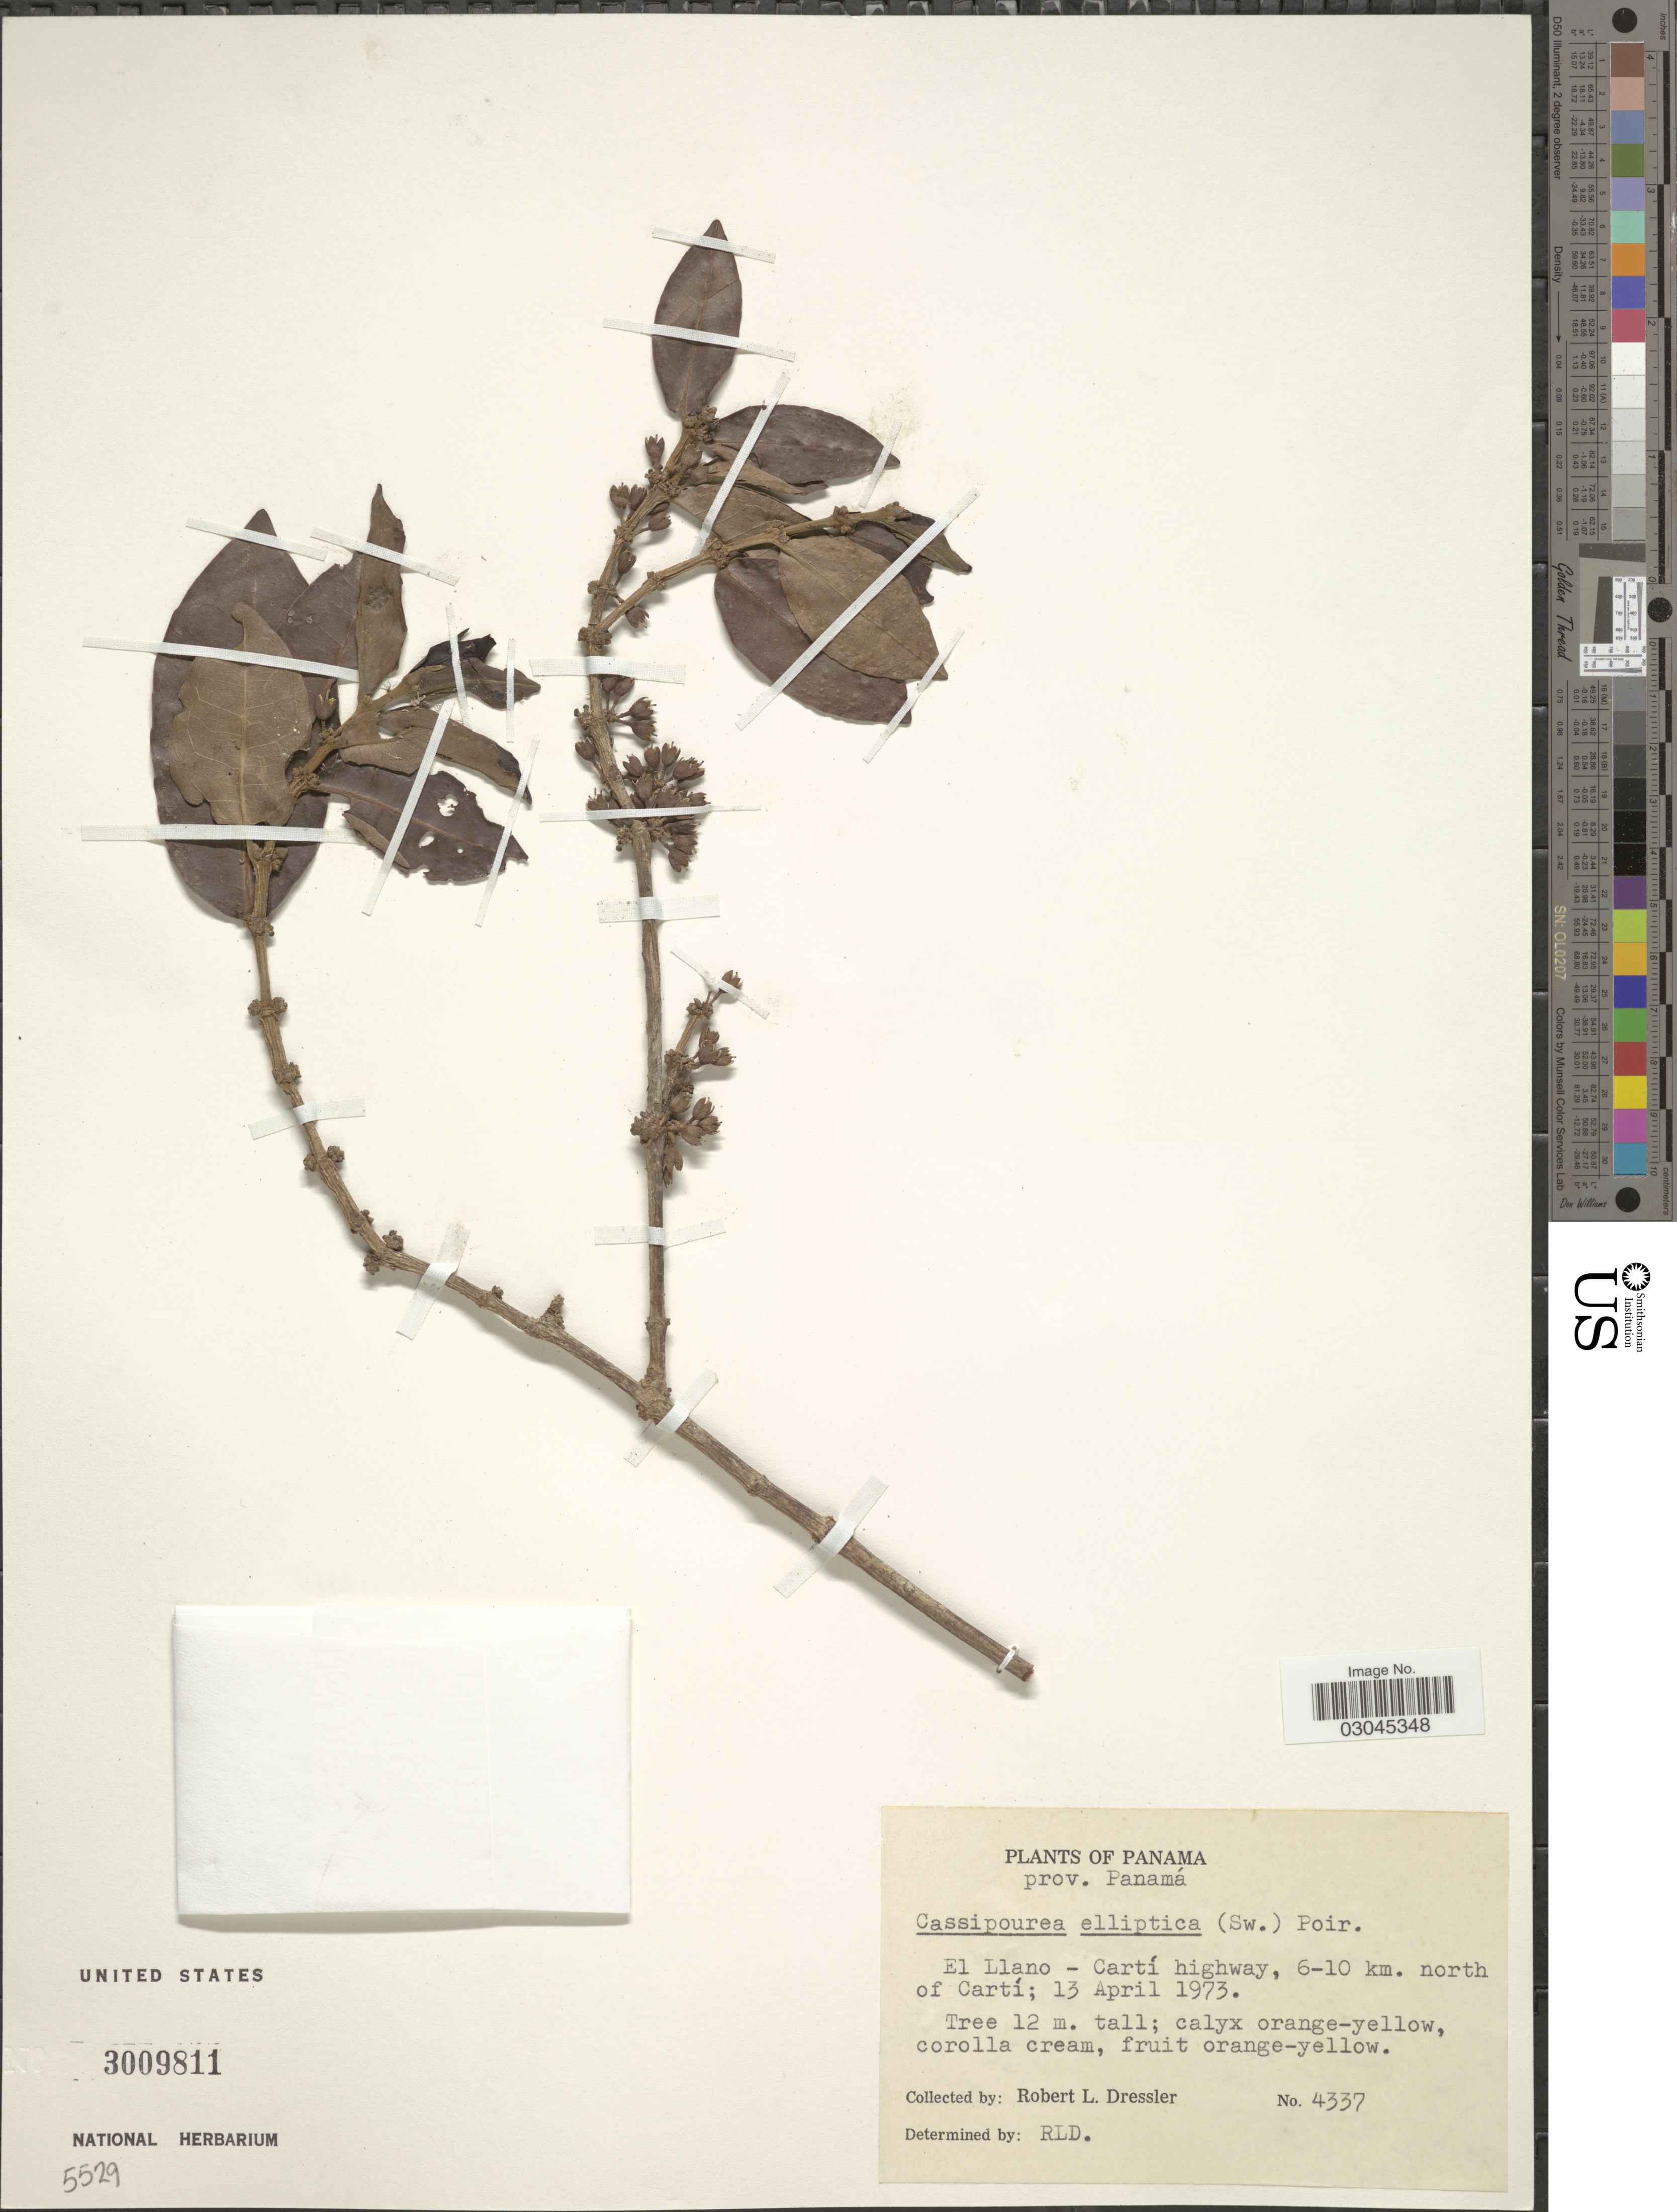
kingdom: Plantae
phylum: Tracheophyta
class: Magnoliopsida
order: Malpighiales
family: Rhizophoraceae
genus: Cassipourea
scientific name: Cassipourea elliptica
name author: (Sw.) Poir.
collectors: R. Dressler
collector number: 4337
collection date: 1973-04-13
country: Panama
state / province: Panamá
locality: Prov. Panamá. El Llano - Cartí highway, 6-10 km. north of Cartí.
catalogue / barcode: US 3009811